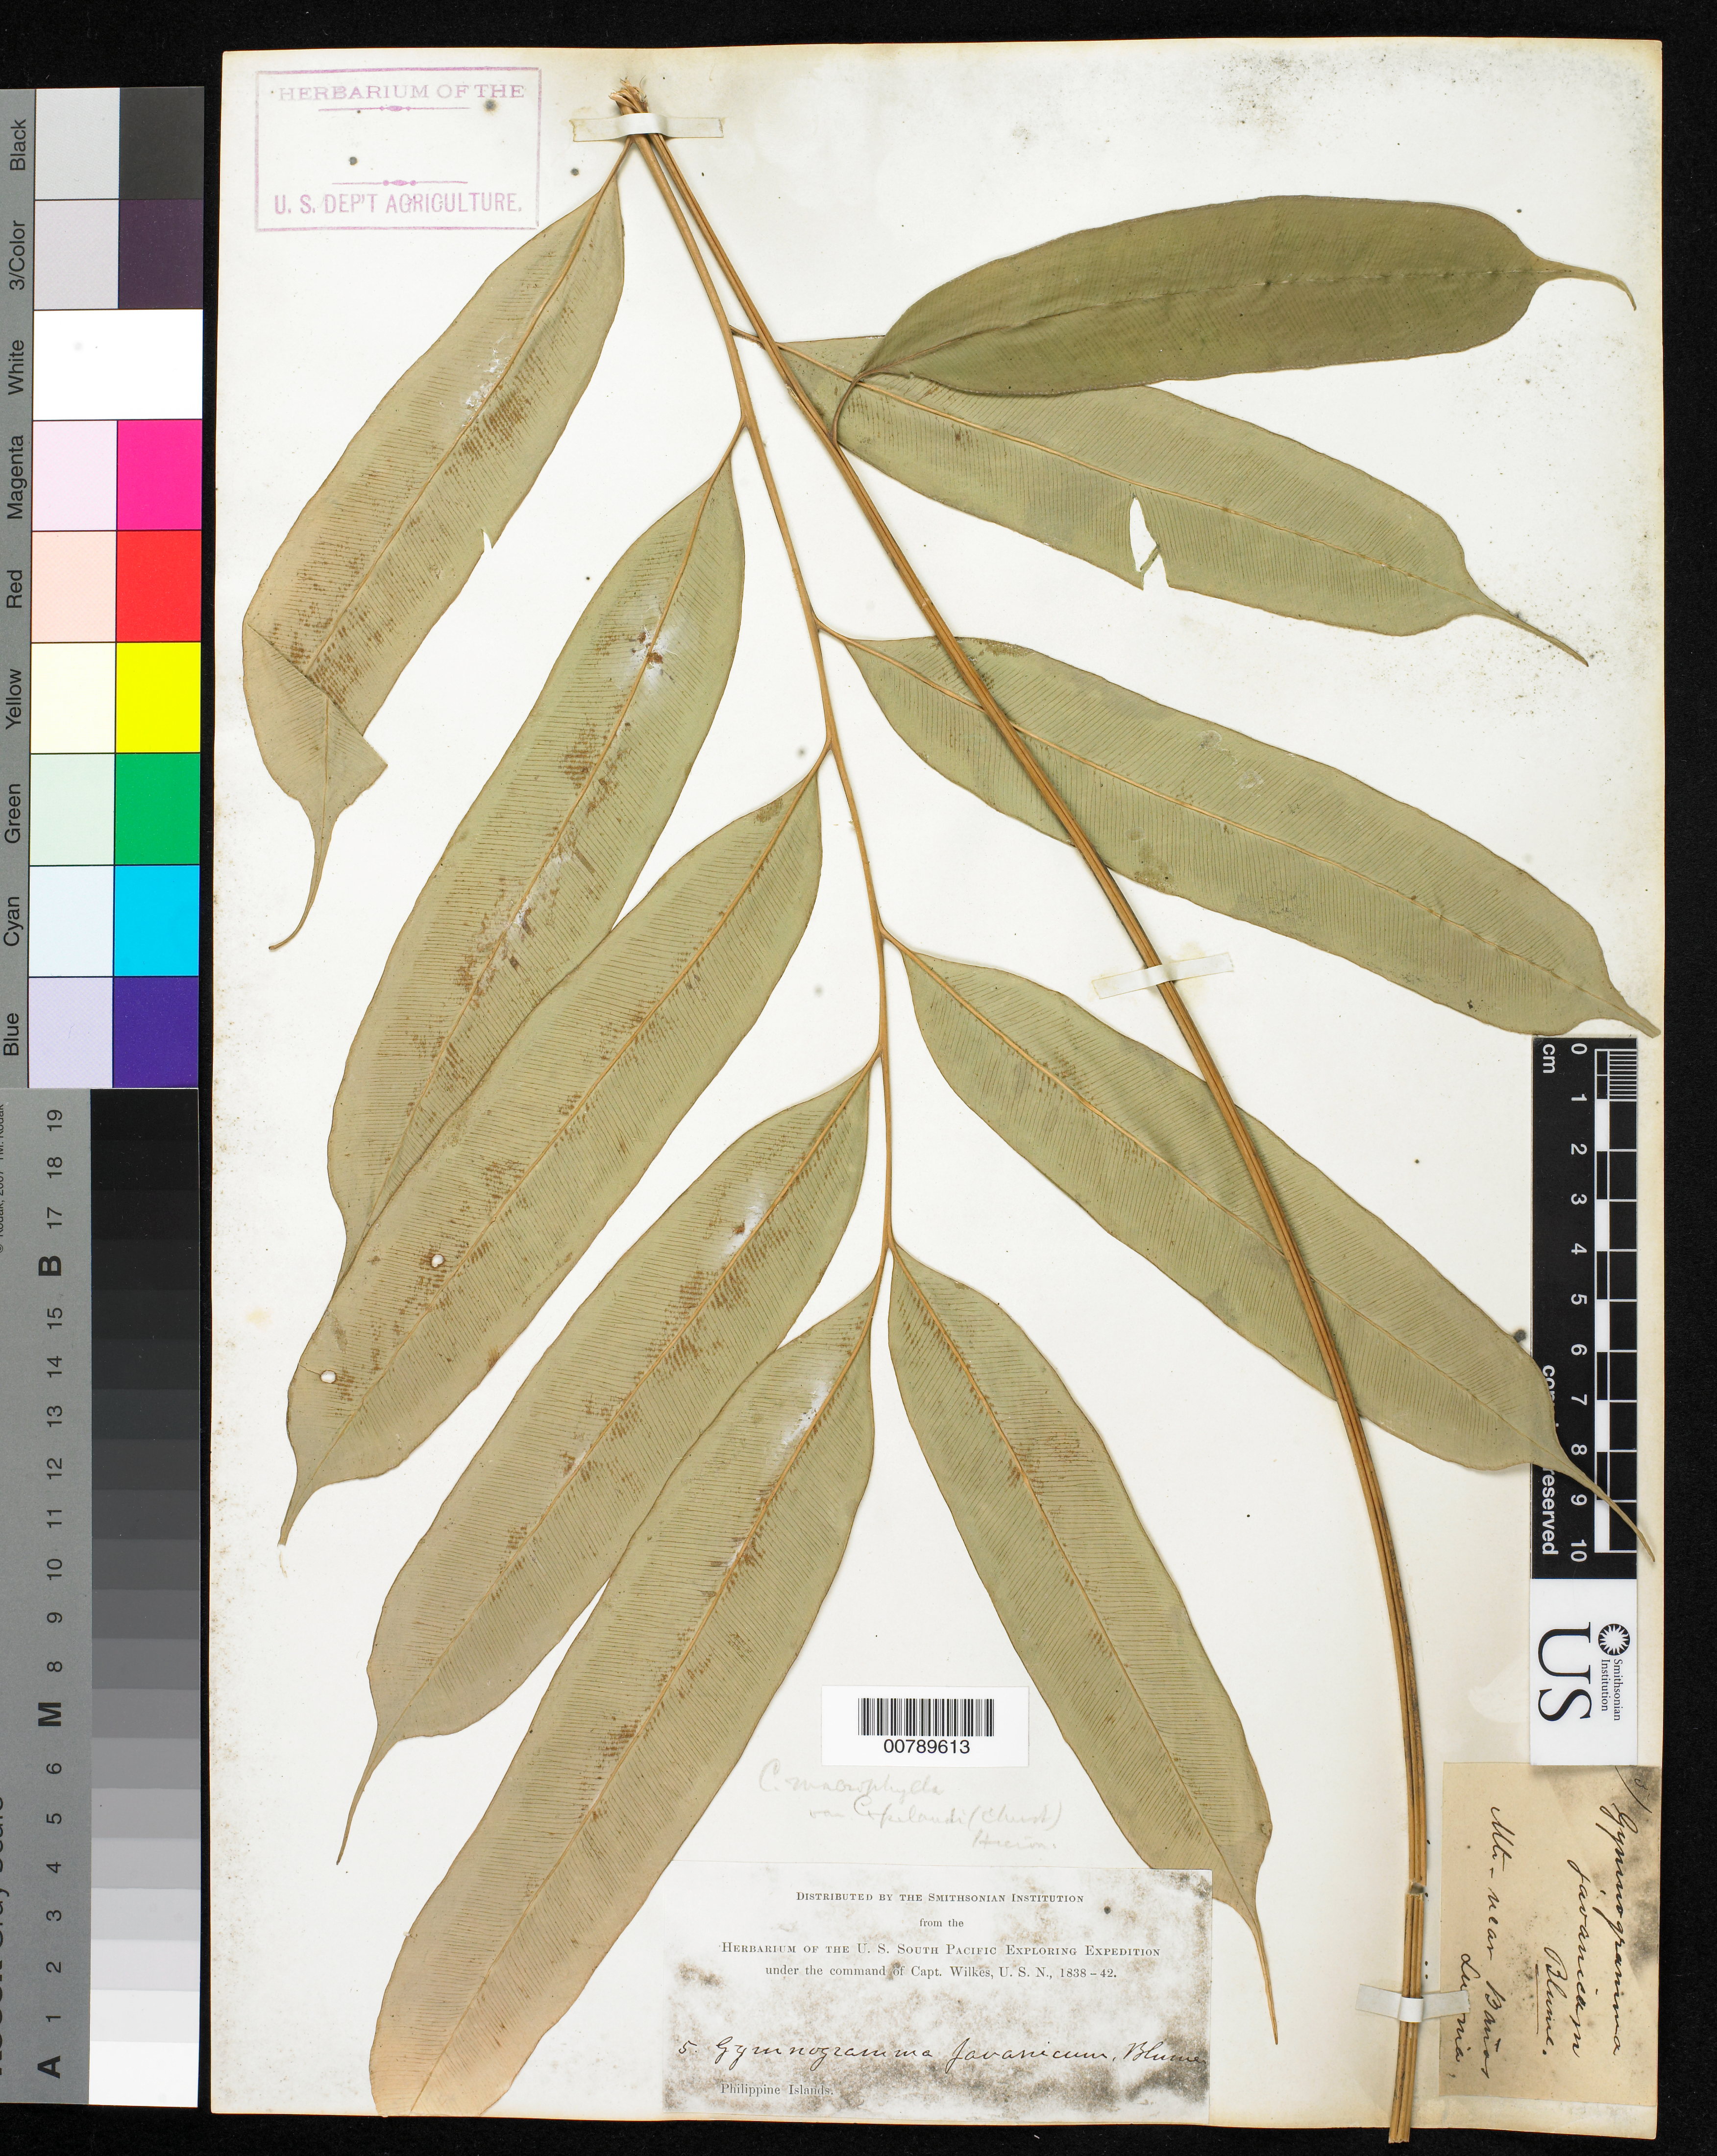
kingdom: Plantae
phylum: Tracheophyta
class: Polypodiopsida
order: Polypodiales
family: Pteridaceae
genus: Coniogramme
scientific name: Coniogramme macrophylla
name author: (Blume) Hieron.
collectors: Wilkes Explor. Exped.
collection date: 1838/1842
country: Philippines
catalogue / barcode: US 98718